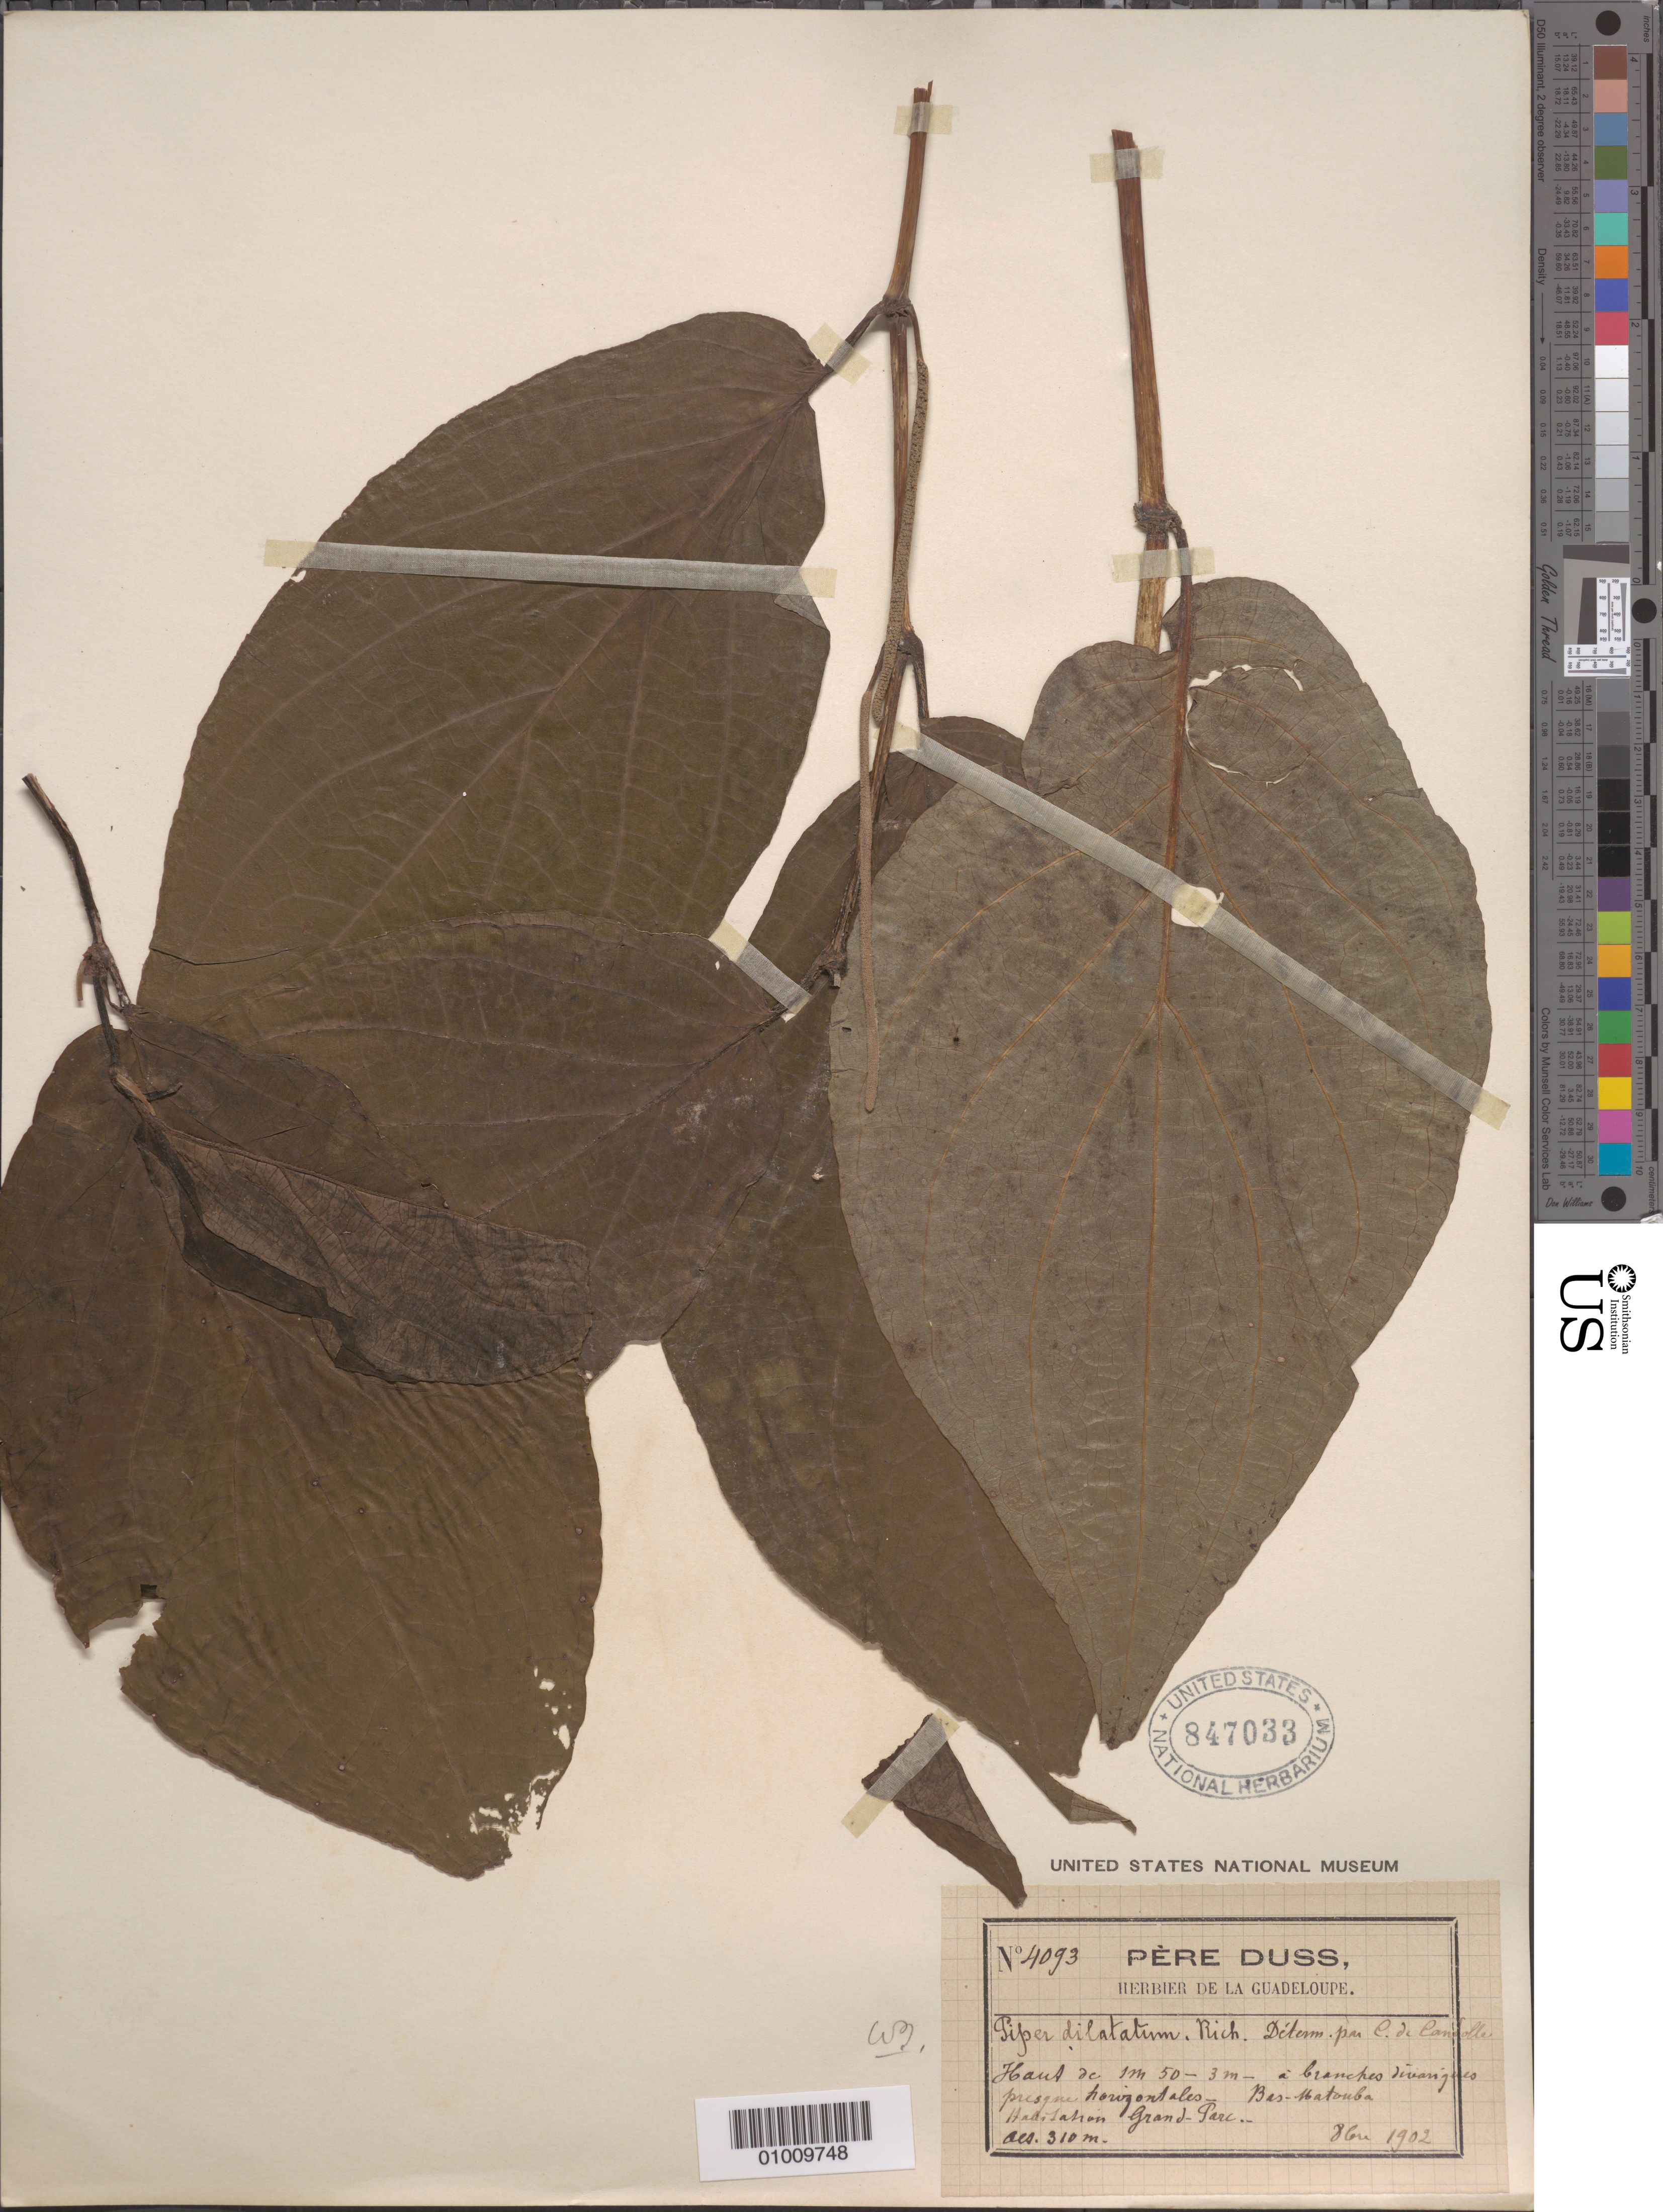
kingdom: Plantae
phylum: Tracheophyta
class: Magnoliopsida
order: Piperales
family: Piperaceae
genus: Piper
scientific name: Piper dilatatum var. dilatatum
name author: Rich.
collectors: Père Duss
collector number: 4093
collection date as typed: Nov 1902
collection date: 1902-11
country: Guadeloupe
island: Basse Terre [Guadeloupe]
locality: Grand-parc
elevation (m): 310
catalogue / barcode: US 847033